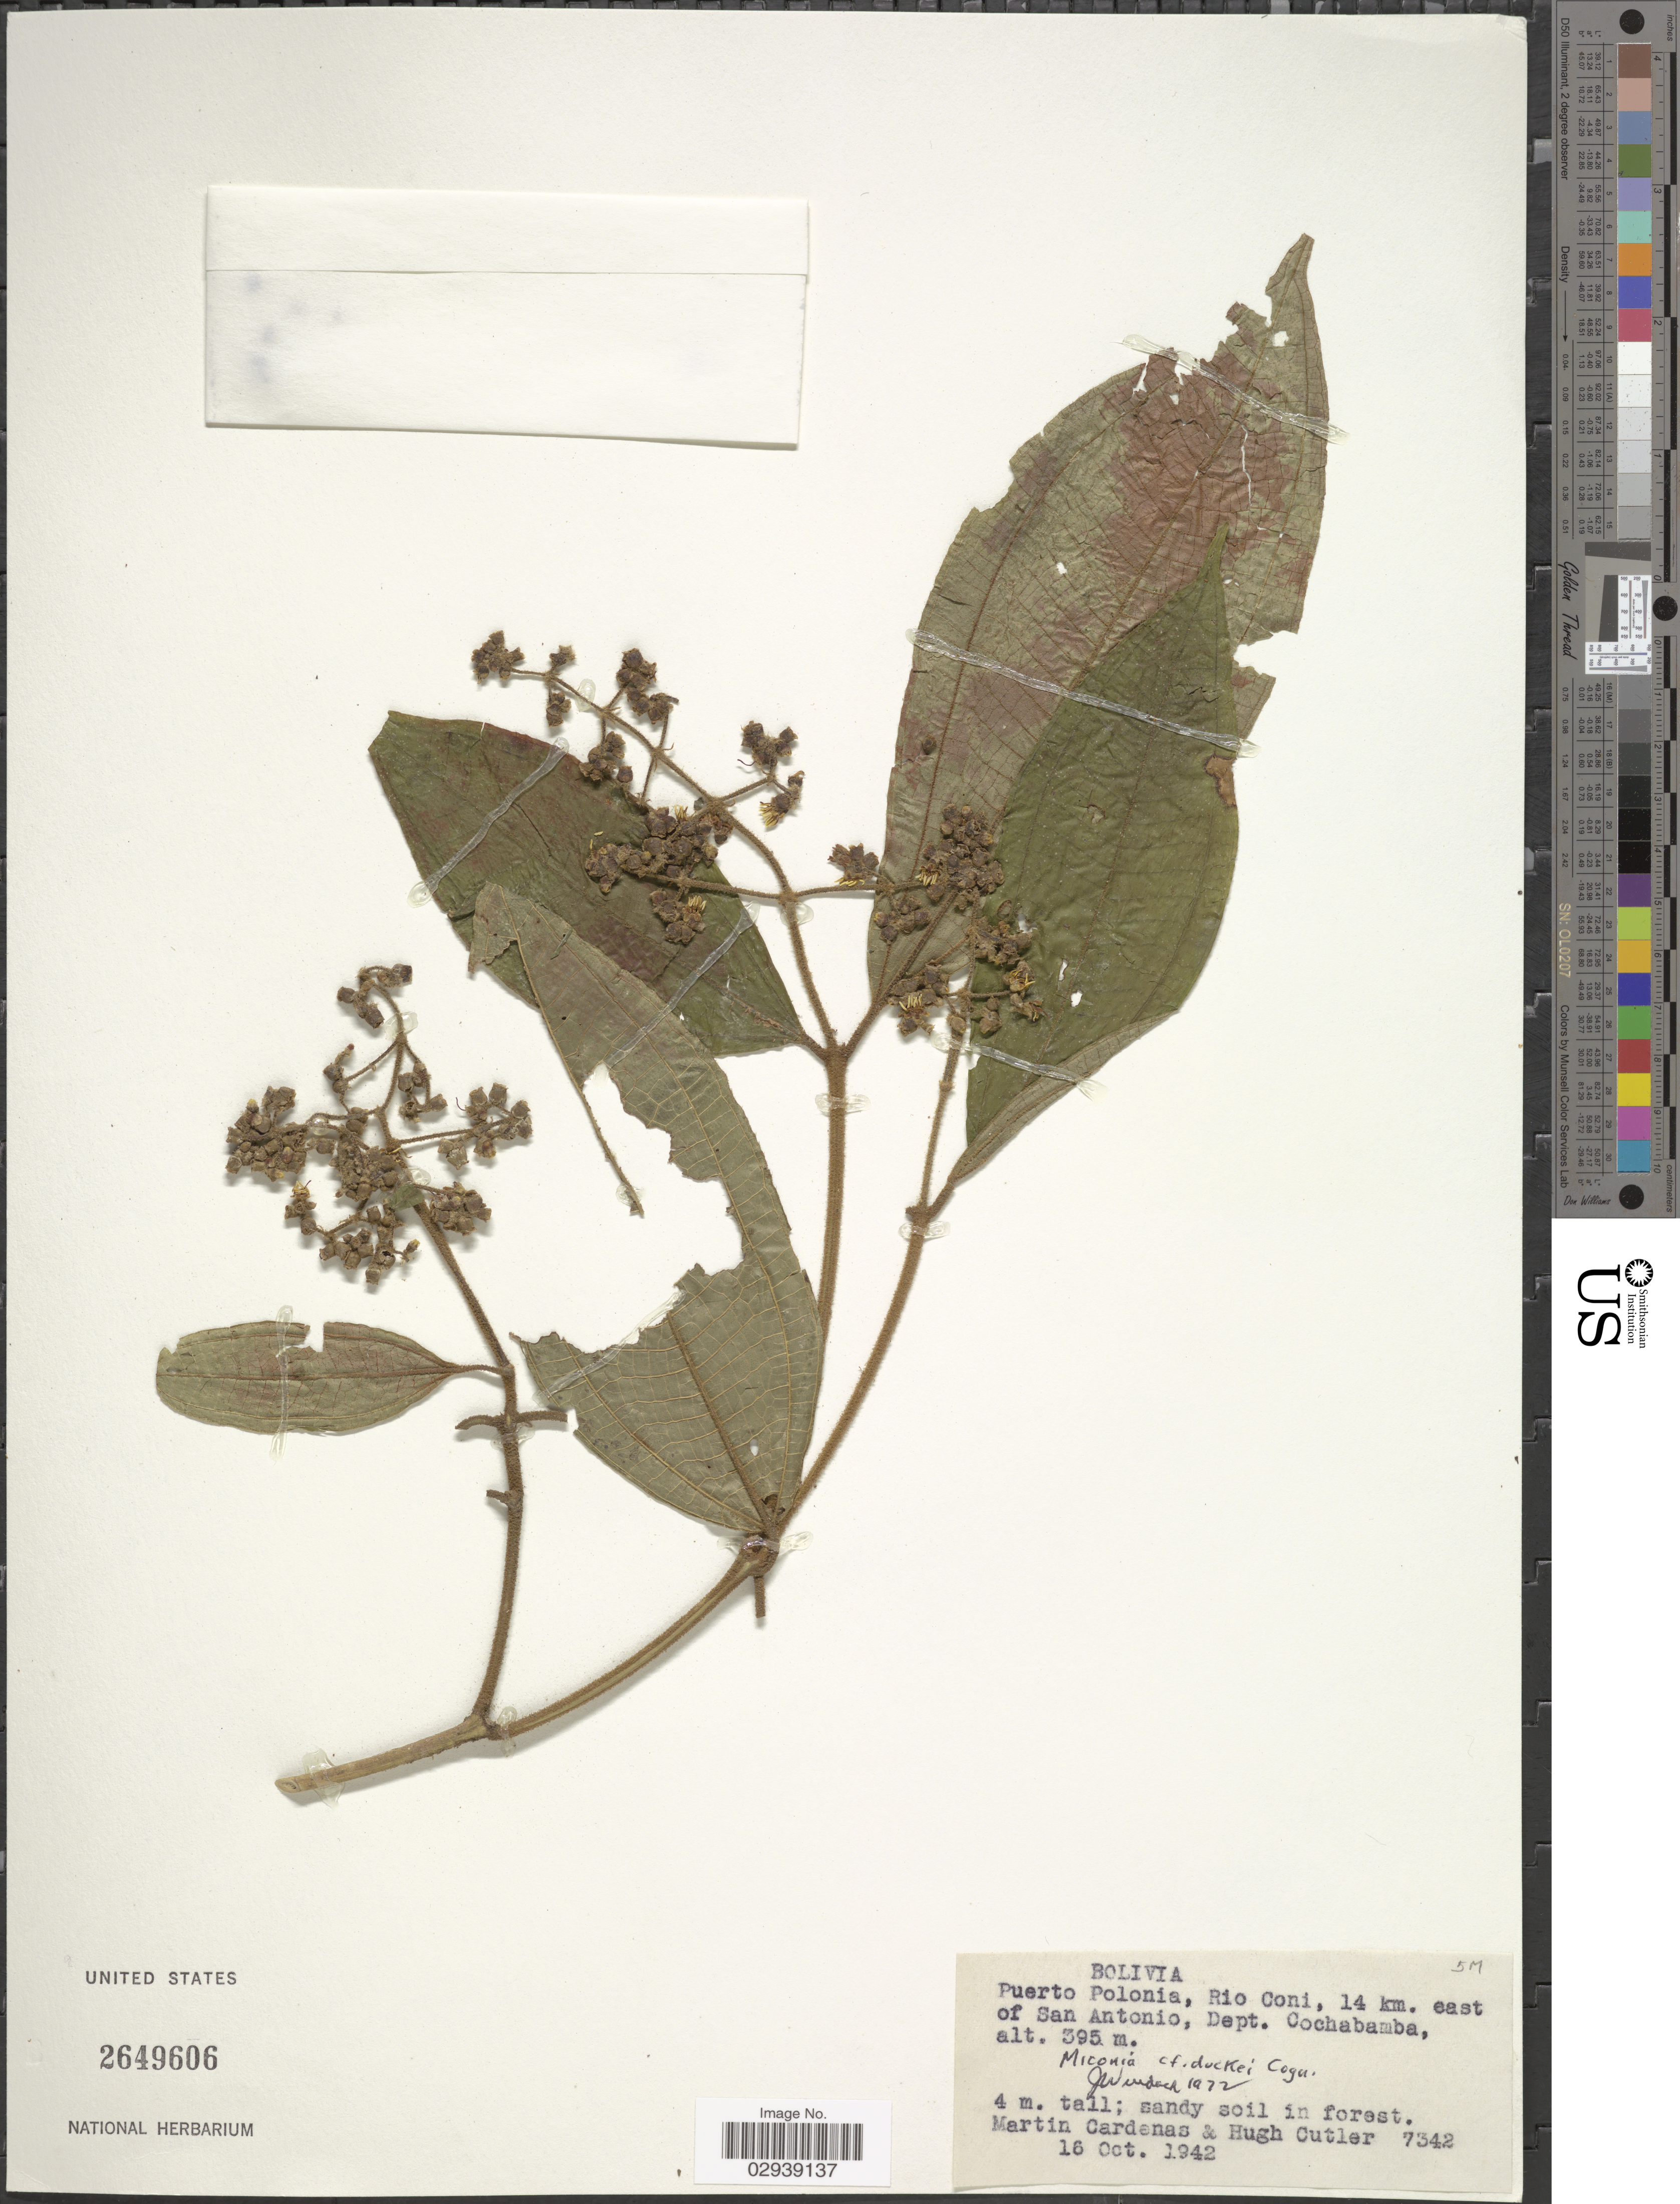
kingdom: Plantae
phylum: Tracheophyta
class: Magnoliopsida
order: Myrtales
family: Melastomataceae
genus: Miconia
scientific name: Miconia duckei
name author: Cogn.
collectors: M. Cárdenas & H. C. Cutler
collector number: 7342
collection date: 1942-10-16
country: Bolivia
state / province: Cochabamba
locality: Puerto Polonio, Rio Coni, 14 km. east of San Antonio, Dept. Cochabamba.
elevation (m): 395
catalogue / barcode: US 2649606